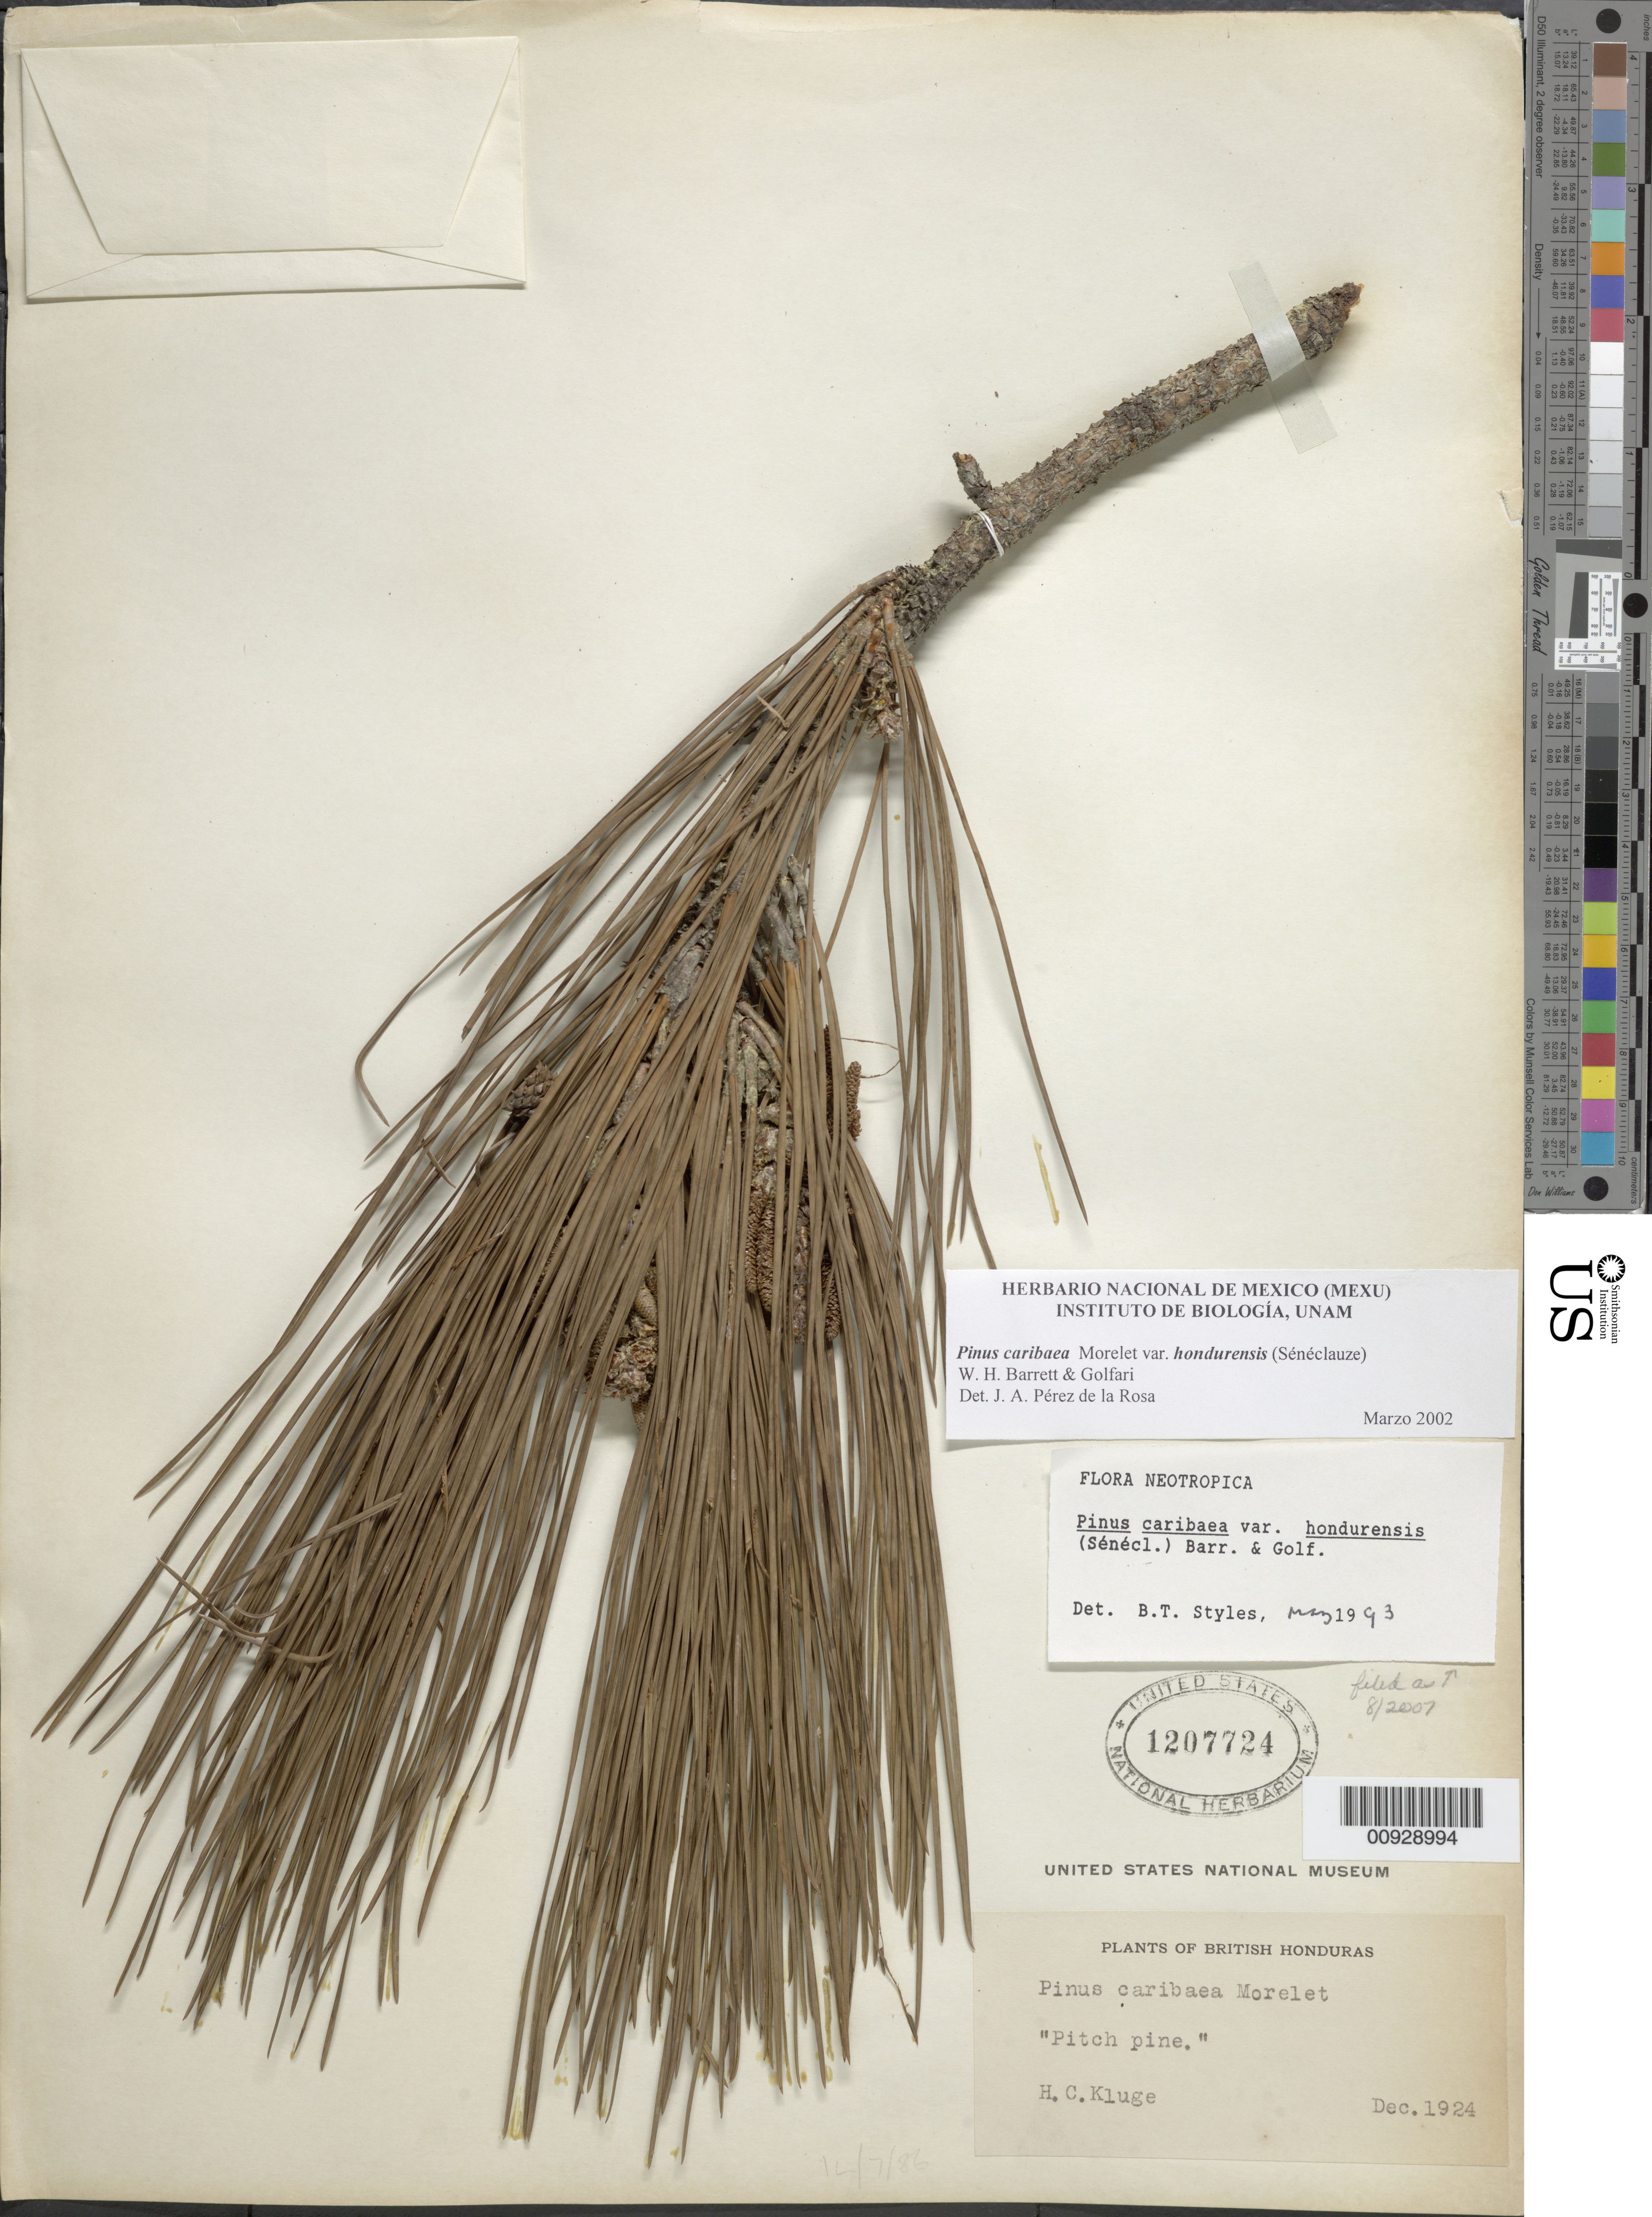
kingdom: Plantae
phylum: Tracheophyta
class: Pinopsida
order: Pinales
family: Pinaceae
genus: Pinus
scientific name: Pinus caribaea var. hondurensis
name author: (Sénécl.) W.H.G. Barrett & Golfari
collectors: H. C. Kluge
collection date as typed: Dec 1924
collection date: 1924-12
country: Belize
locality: British Honduras.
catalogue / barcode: US 1207724